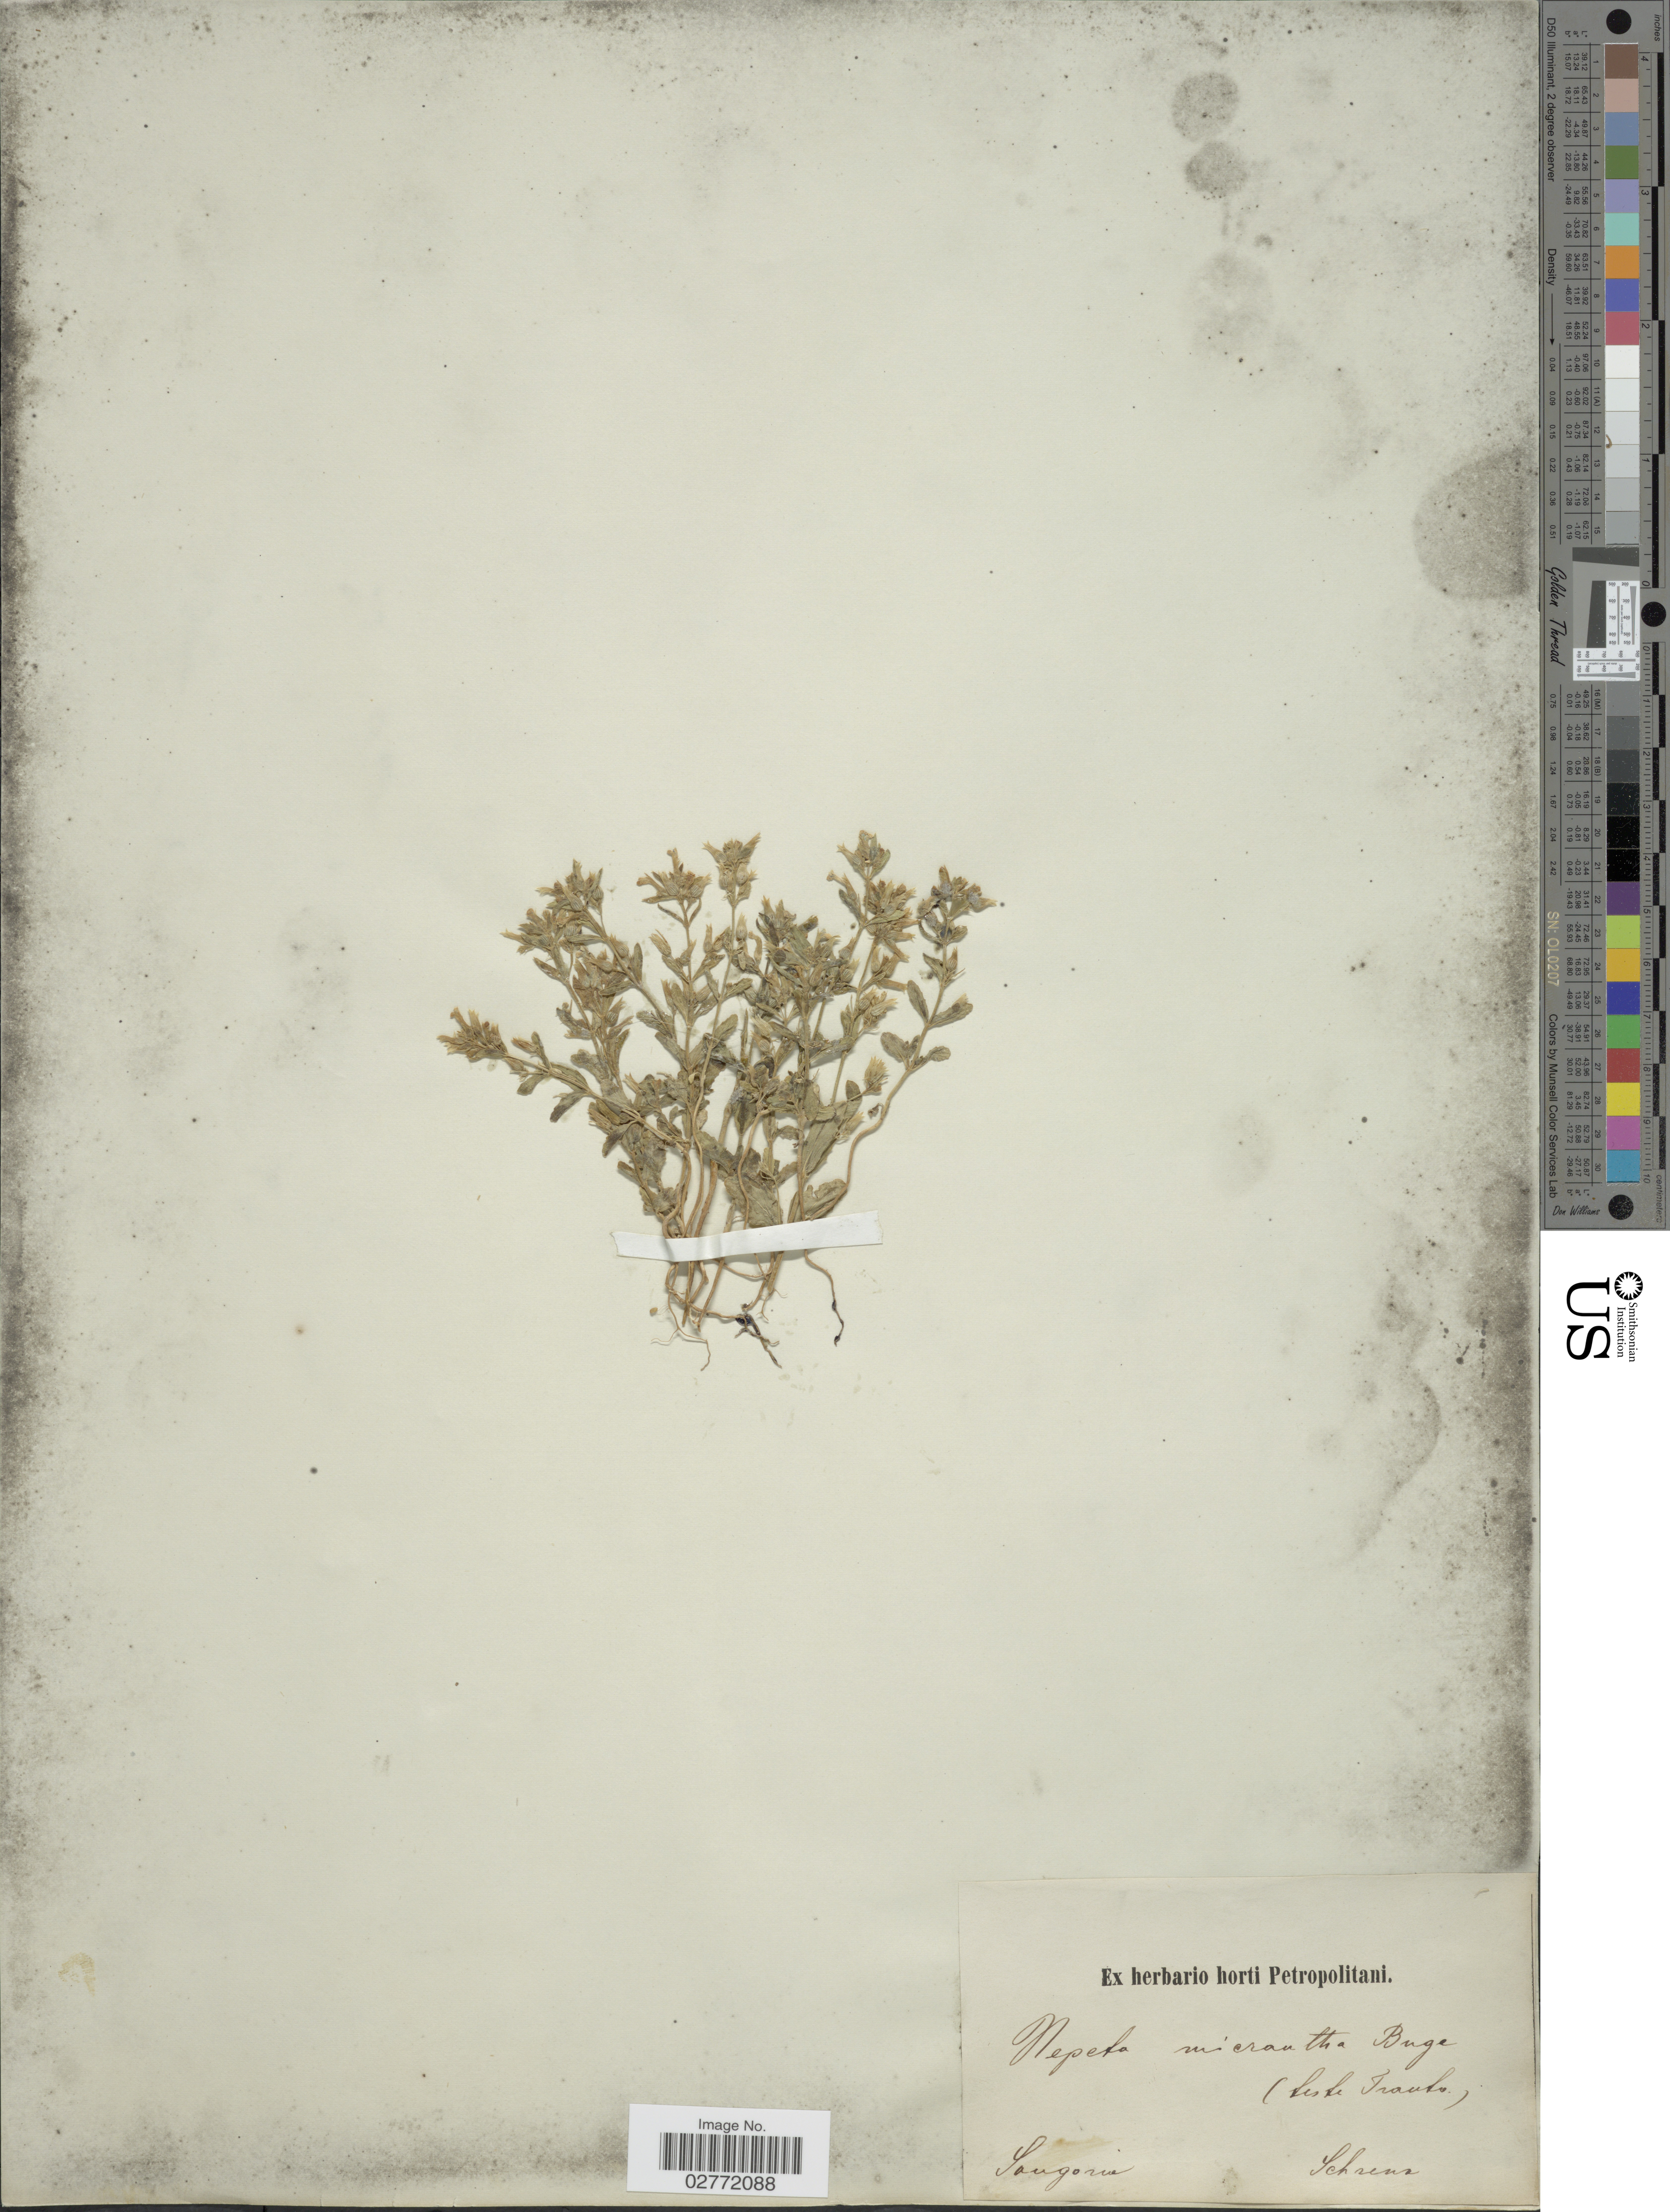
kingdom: Plantae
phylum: Tracheophyta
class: Magnoliopsida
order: Lamiales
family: Lamiaceae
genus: Nepeta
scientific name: Nepeta micrantha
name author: Bunge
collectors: A.G. Schrenk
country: Kazakhstan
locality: Songoria.